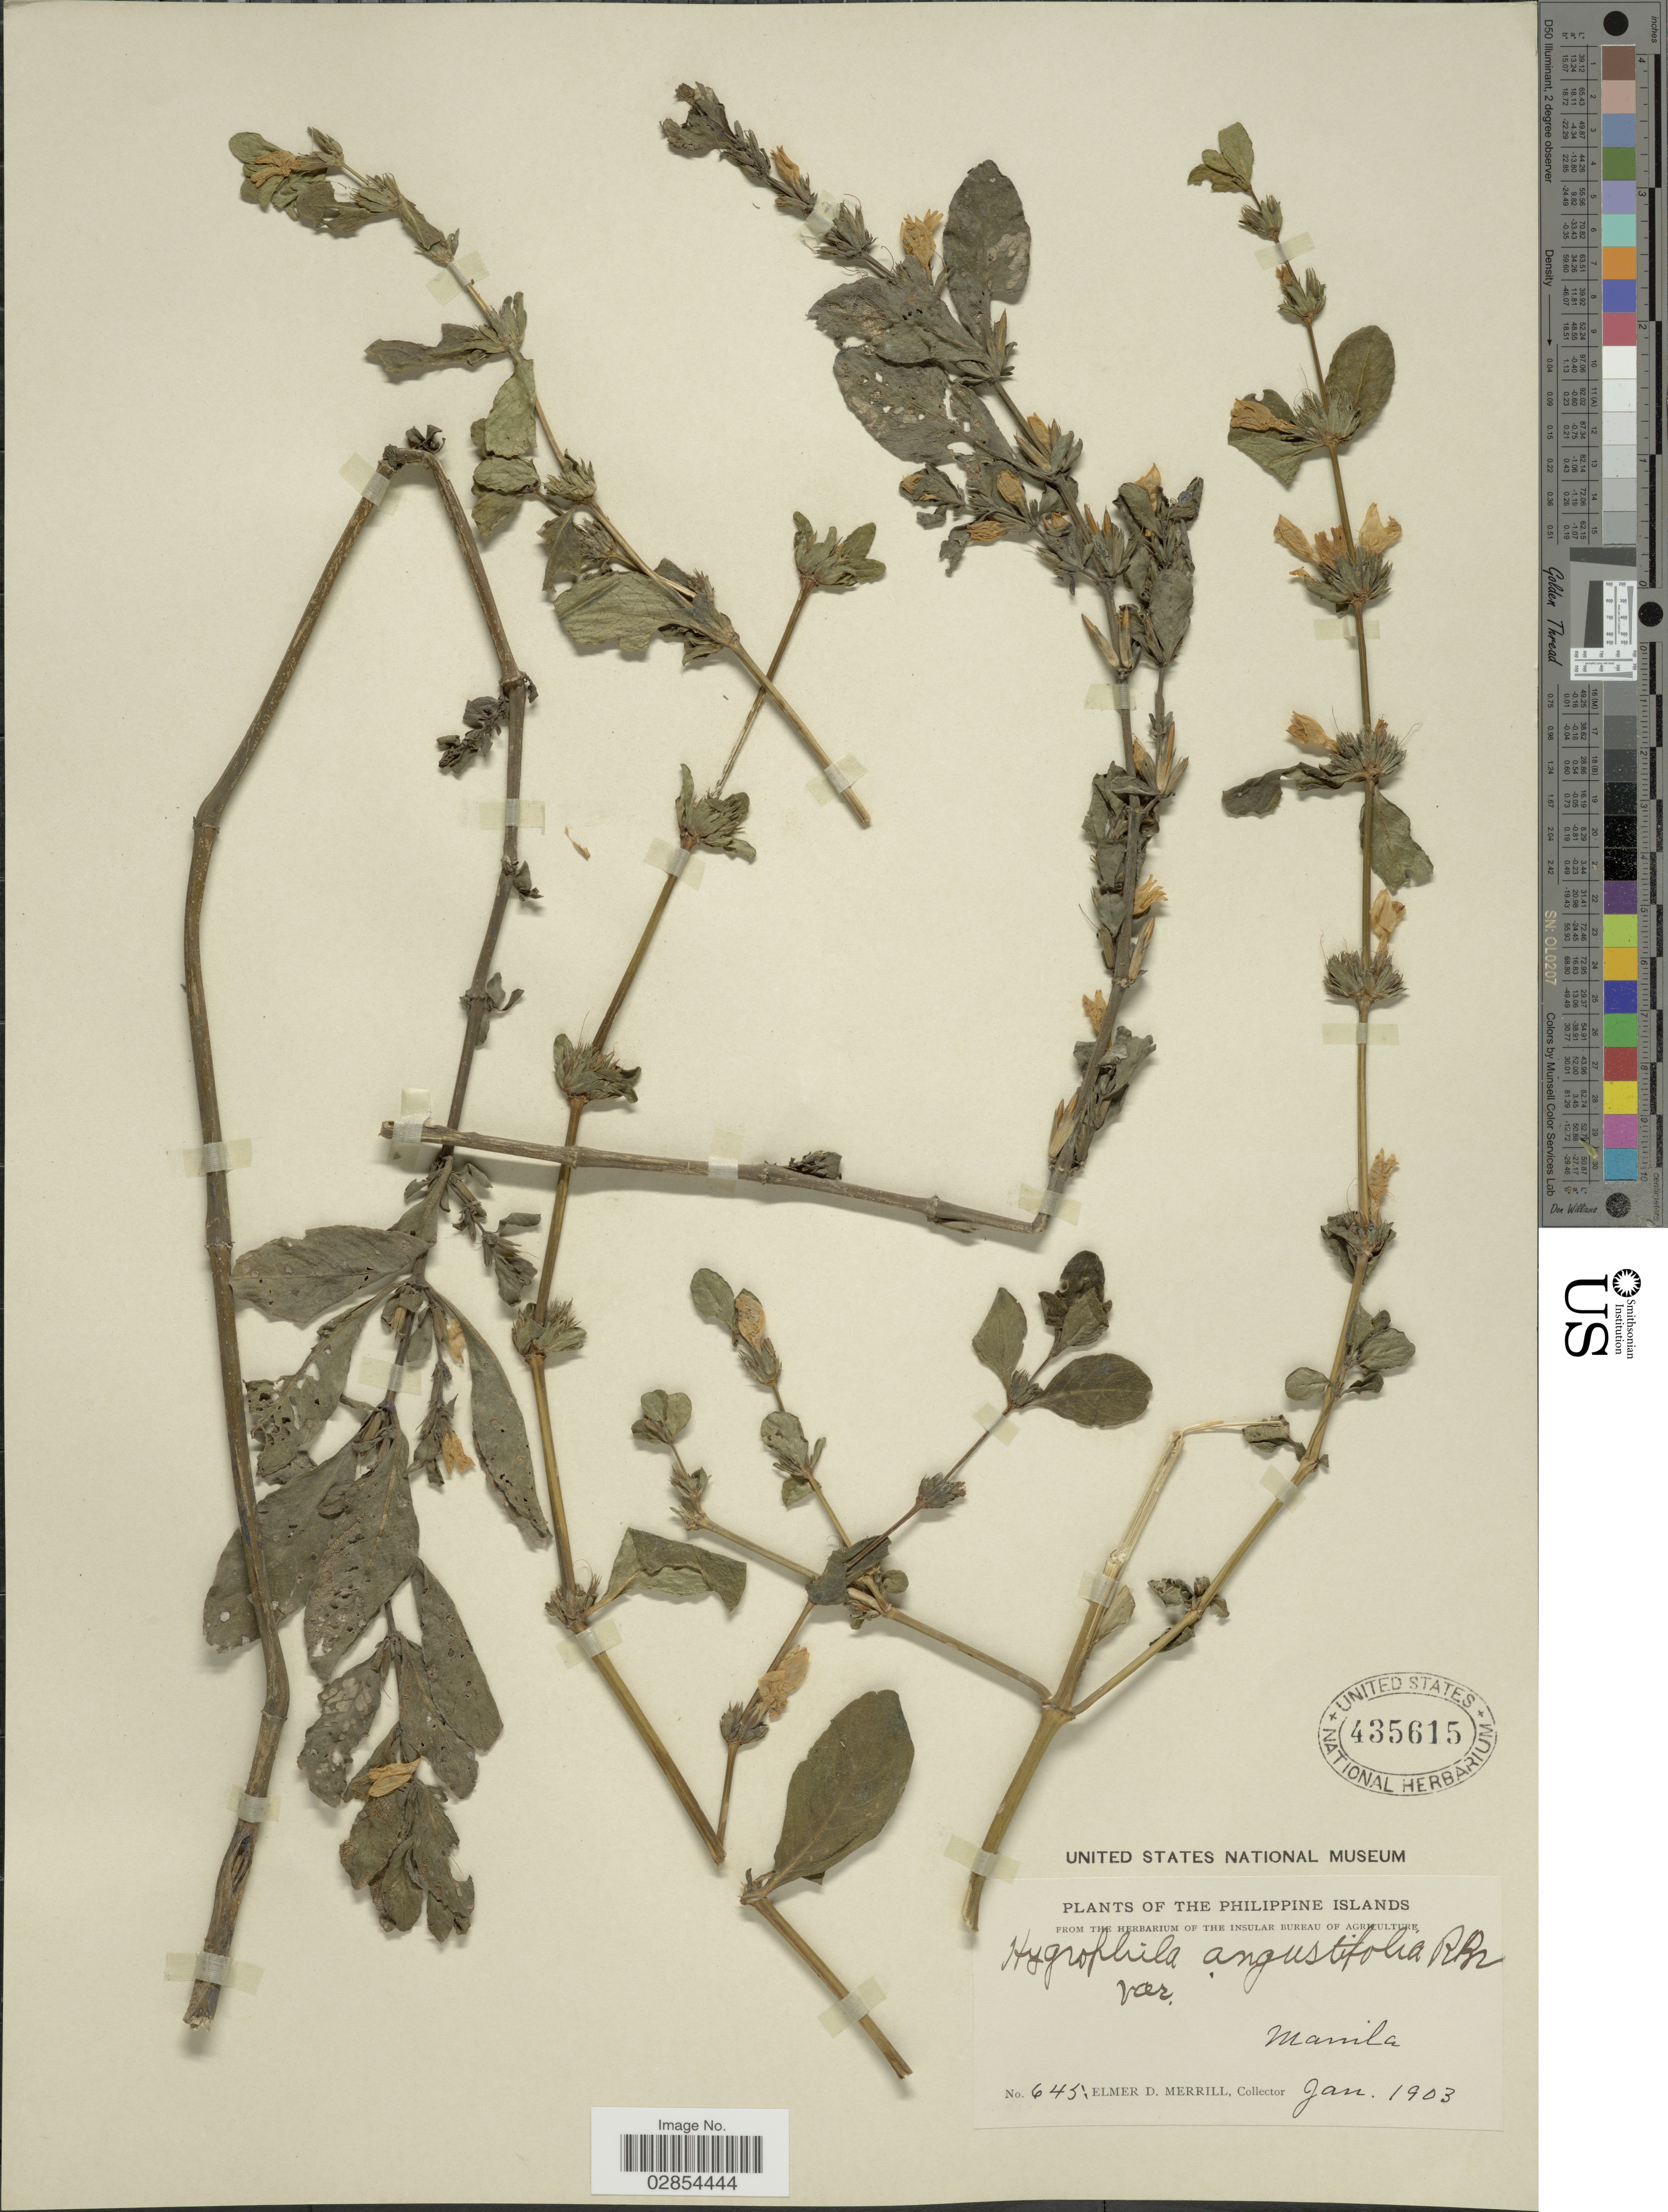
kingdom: Plantae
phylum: Tracheophyta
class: Magnoliopsida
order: Lamiales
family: Acanthaceae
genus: Hygrophila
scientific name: Hygrophila salicifolia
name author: (Vahl) Nees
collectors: E. D. Merrill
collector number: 645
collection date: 1903-01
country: Philippines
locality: Manila.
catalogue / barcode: US 435615